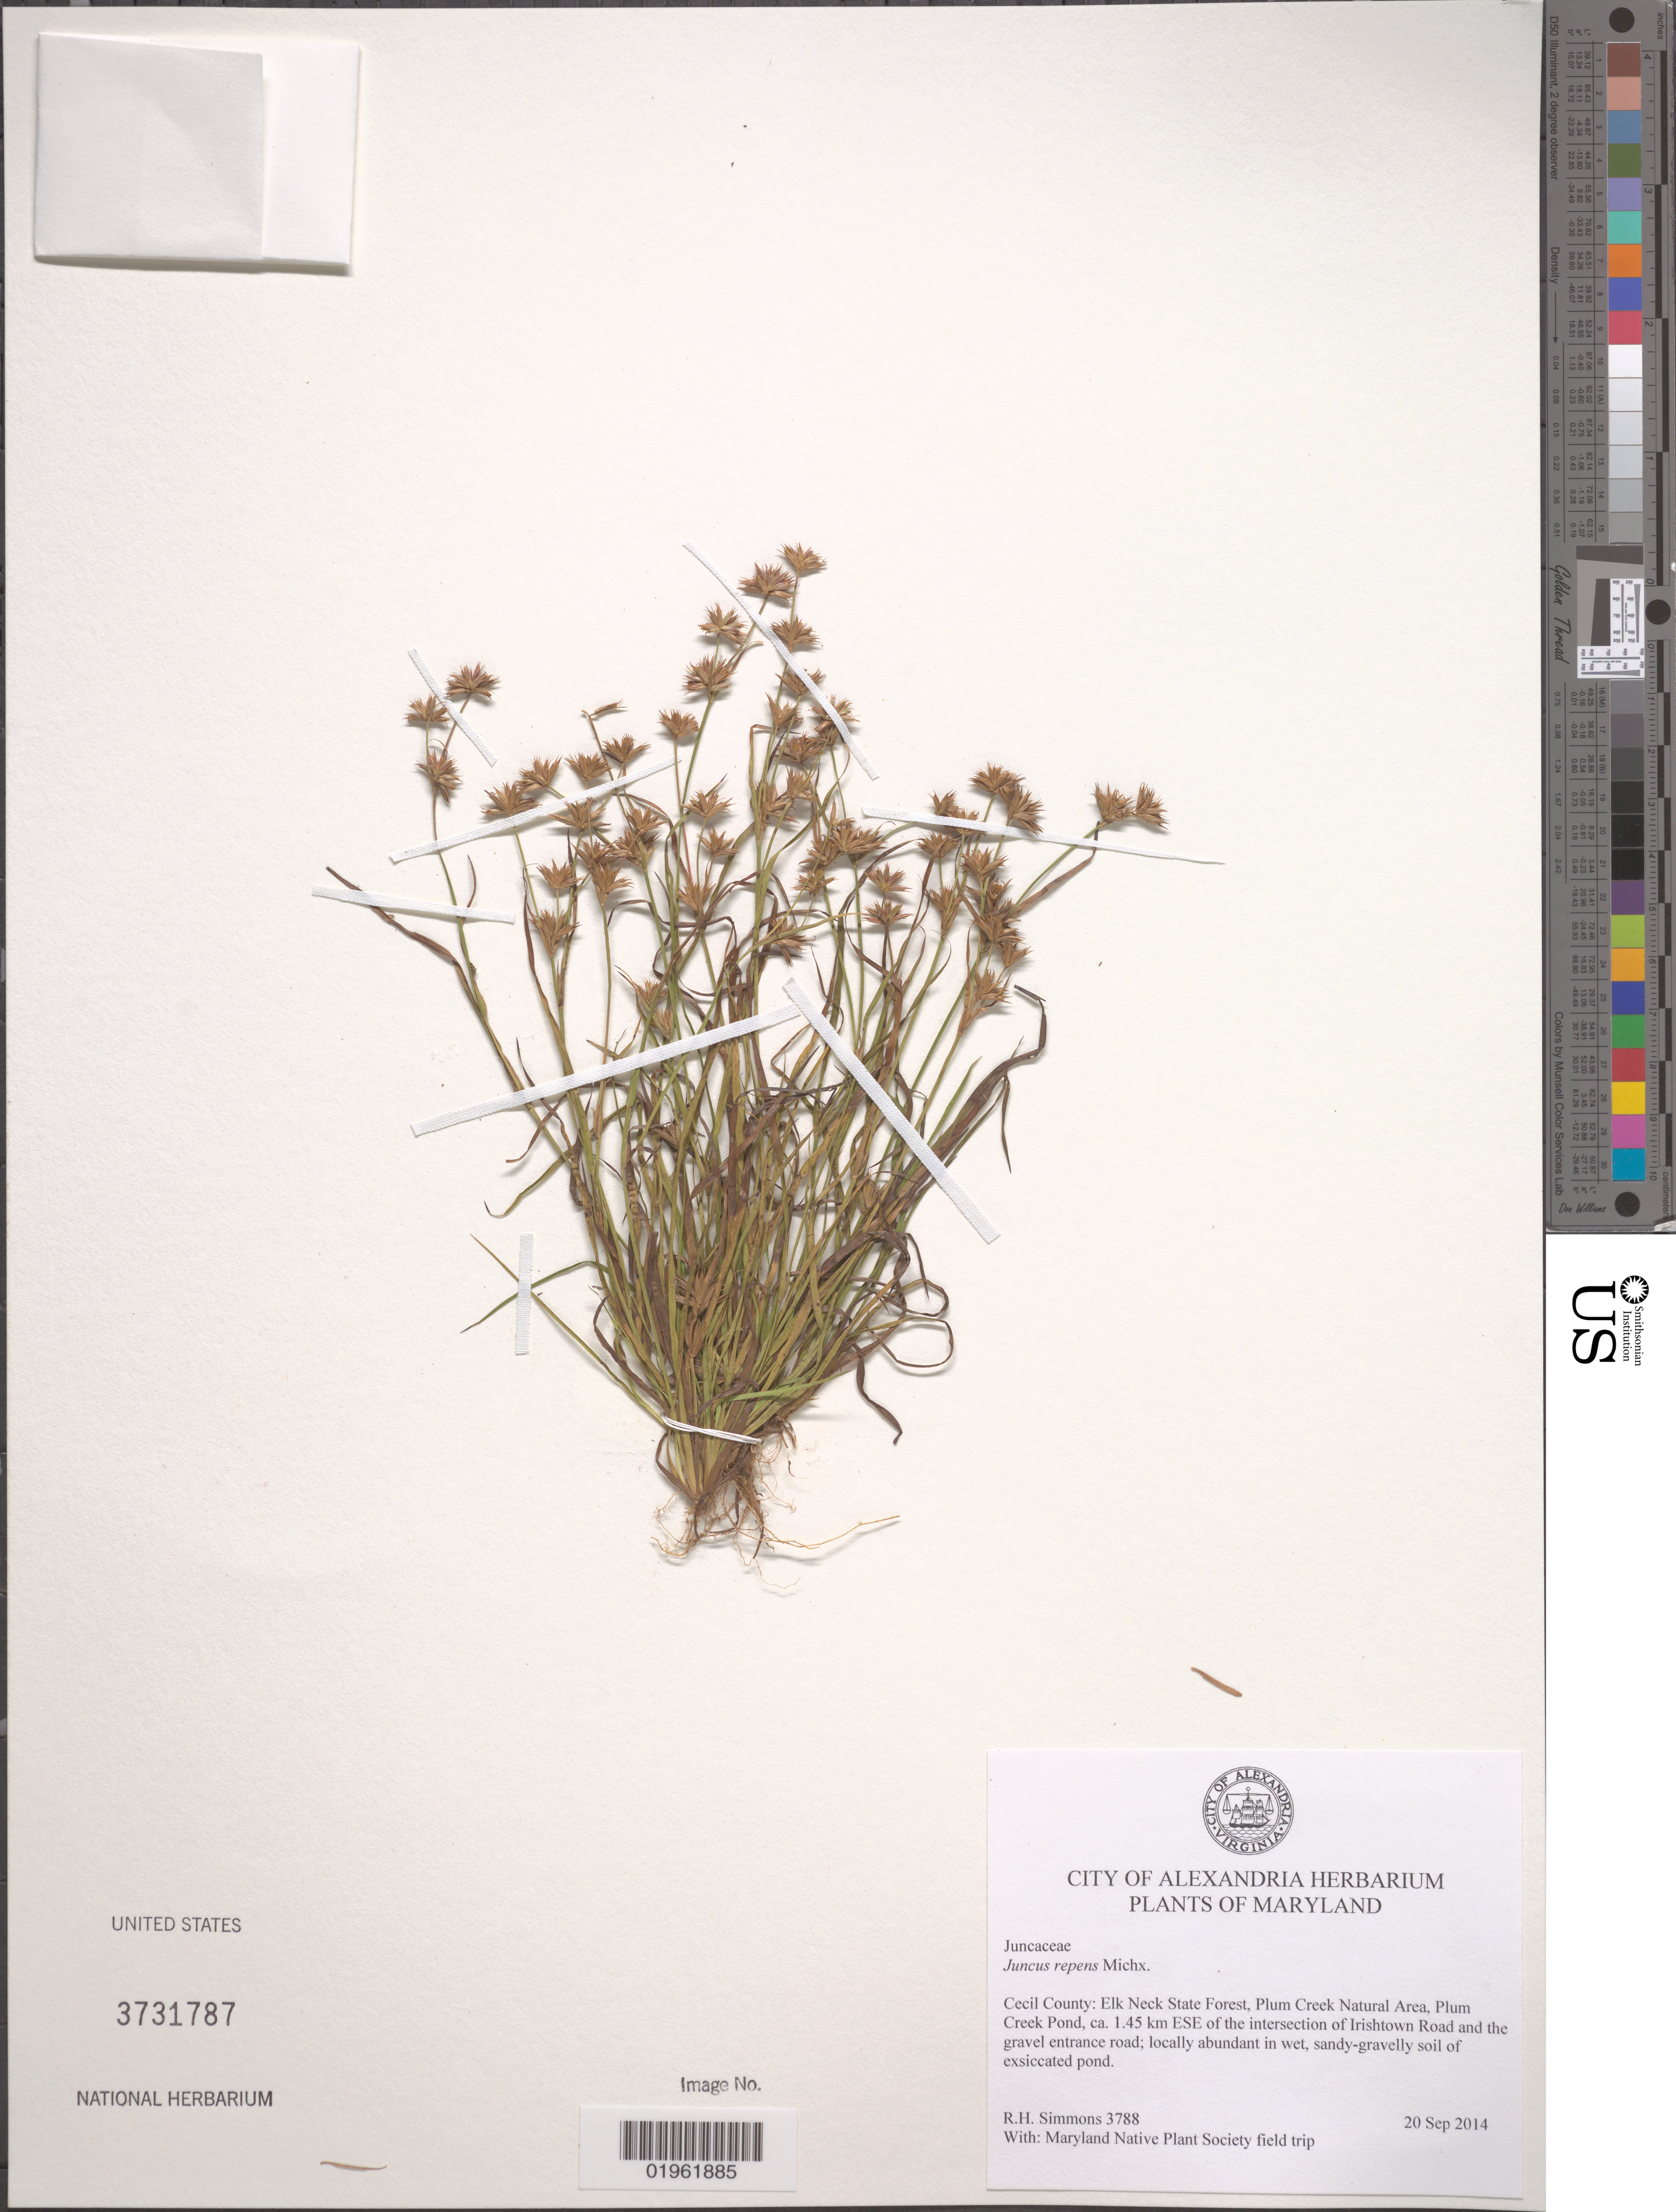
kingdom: Plantae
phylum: Tracheophyta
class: Liliopsida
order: Poales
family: Juncaceae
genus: Juncus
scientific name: Juncus repens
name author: Michx.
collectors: R. H. Simmons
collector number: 3788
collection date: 2014-09-20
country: United States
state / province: Maryland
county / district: Cecil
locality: Elk Neck State Forest, Plum Creek Natural Area, Plum Creek Pond, ca. 1.45 km ESE of the intersection of Irishtown Road and the gravel entrance road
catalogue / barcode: US 3731787